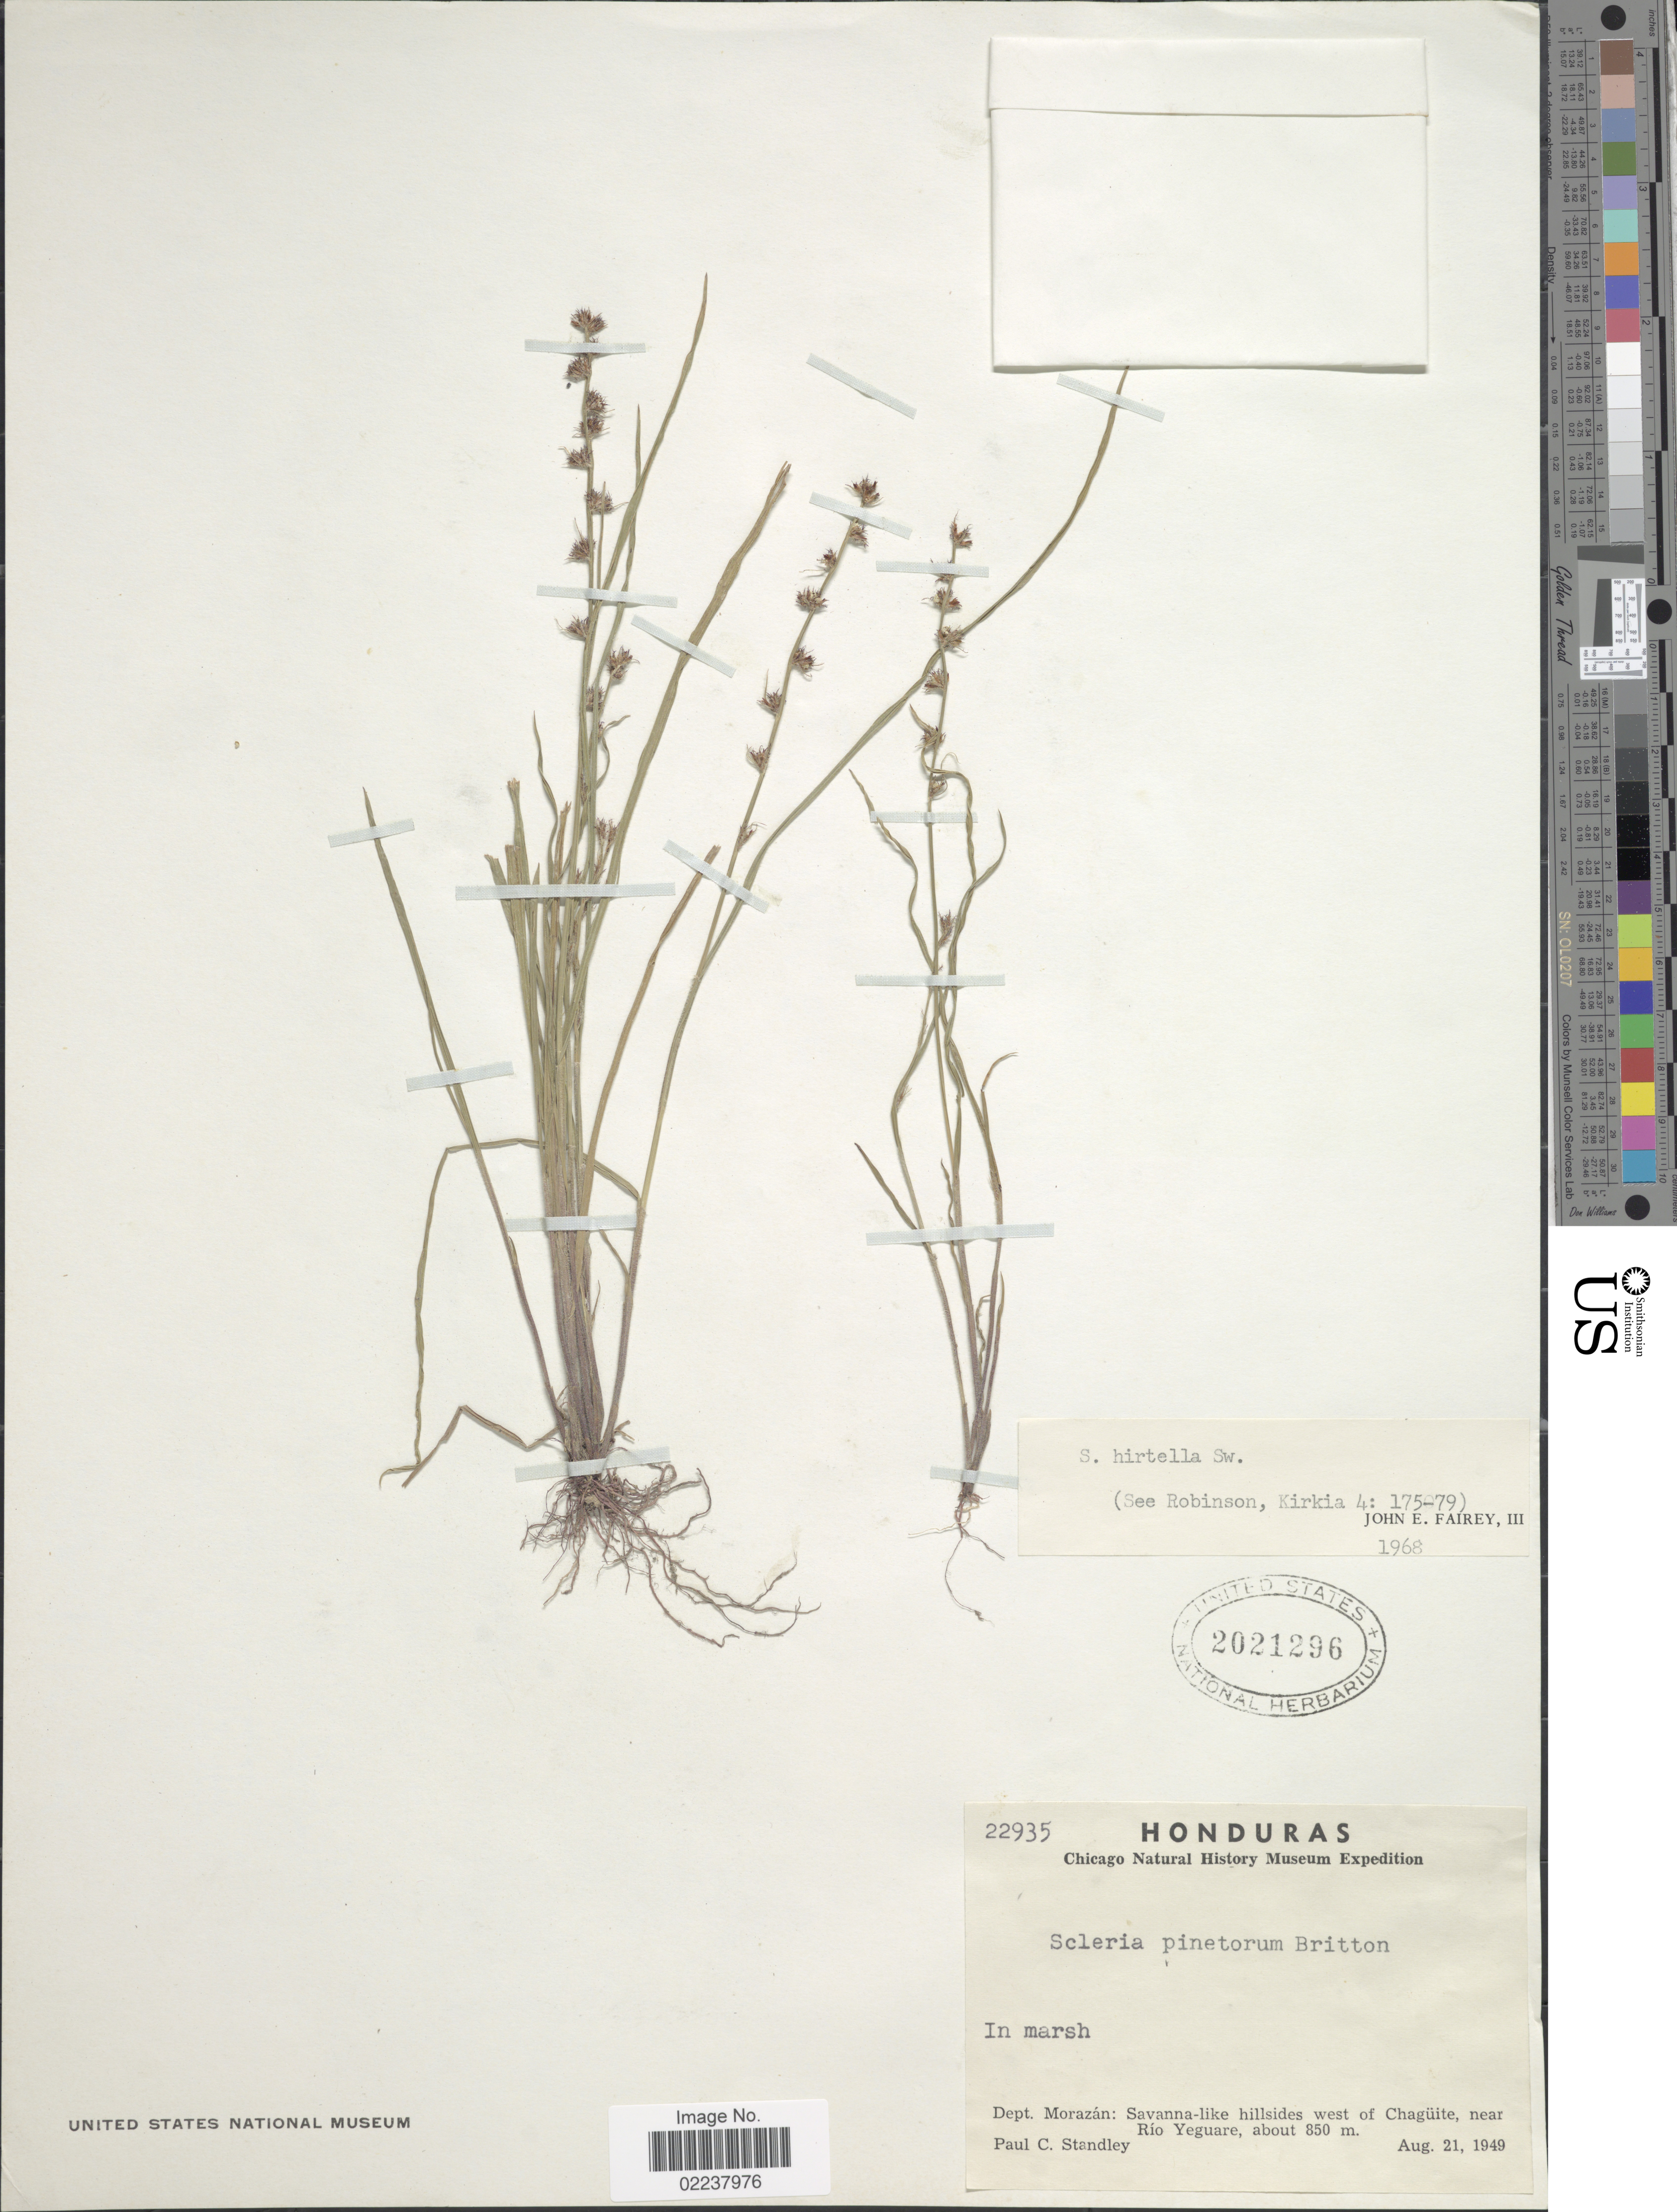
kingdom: Plantae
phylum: Tracheophyta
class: Liliopsida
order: Poales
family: Cyperaceae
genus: Scleria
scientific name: Scleria hirtella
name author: Sw.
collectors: P. C. Standley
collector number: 22935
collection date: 1949-08-21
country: Honduras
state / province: Fco. Morazán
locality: Savanna-like hillsides west of Chaguite, near Rio Yeguare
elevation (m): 850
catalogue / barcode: US 2021296